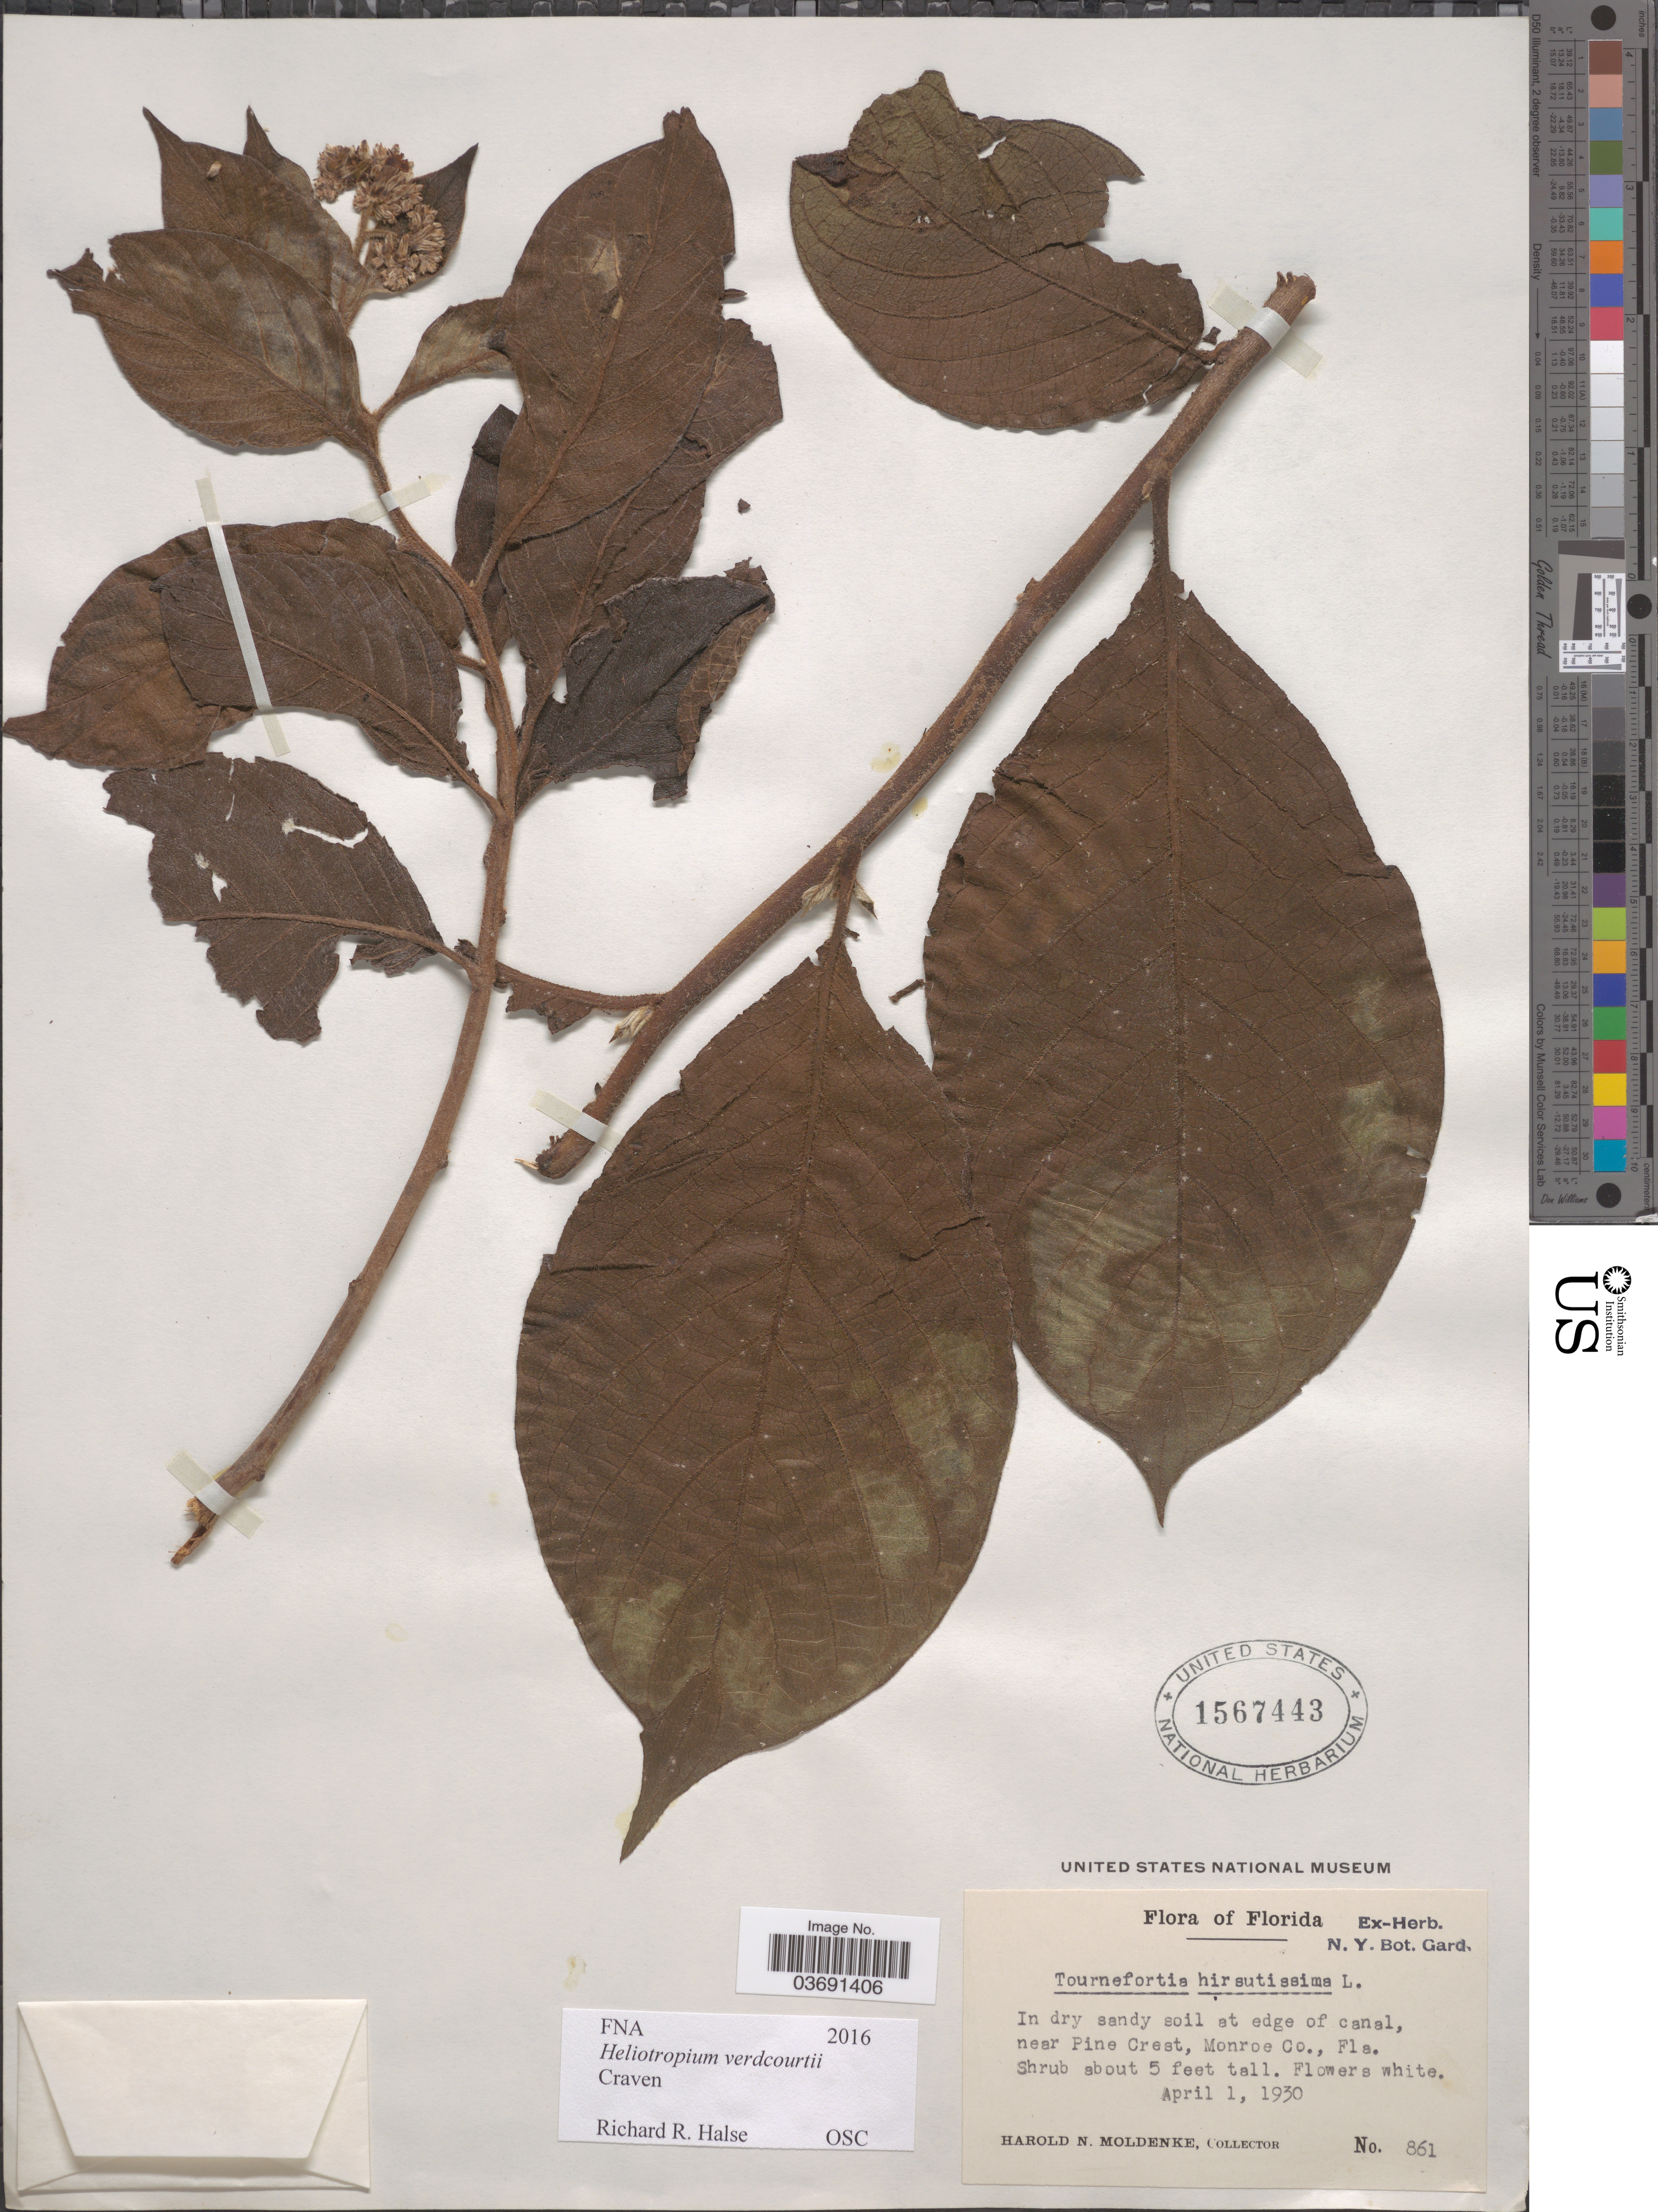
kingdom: Plantae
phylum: Tracheophyta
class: Magnoliopsida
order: Boraginales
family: Heliotropiaceae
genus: Heliotropium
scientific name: Heliotropium verdcourtii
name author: Craven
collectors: H. N. Moldenke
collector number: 861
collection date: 1930-04-01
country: United States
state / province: Florida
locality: In dry sandy soil at edge of canal, near Pine Crest, Monroe Co.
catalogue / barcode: US 1567443